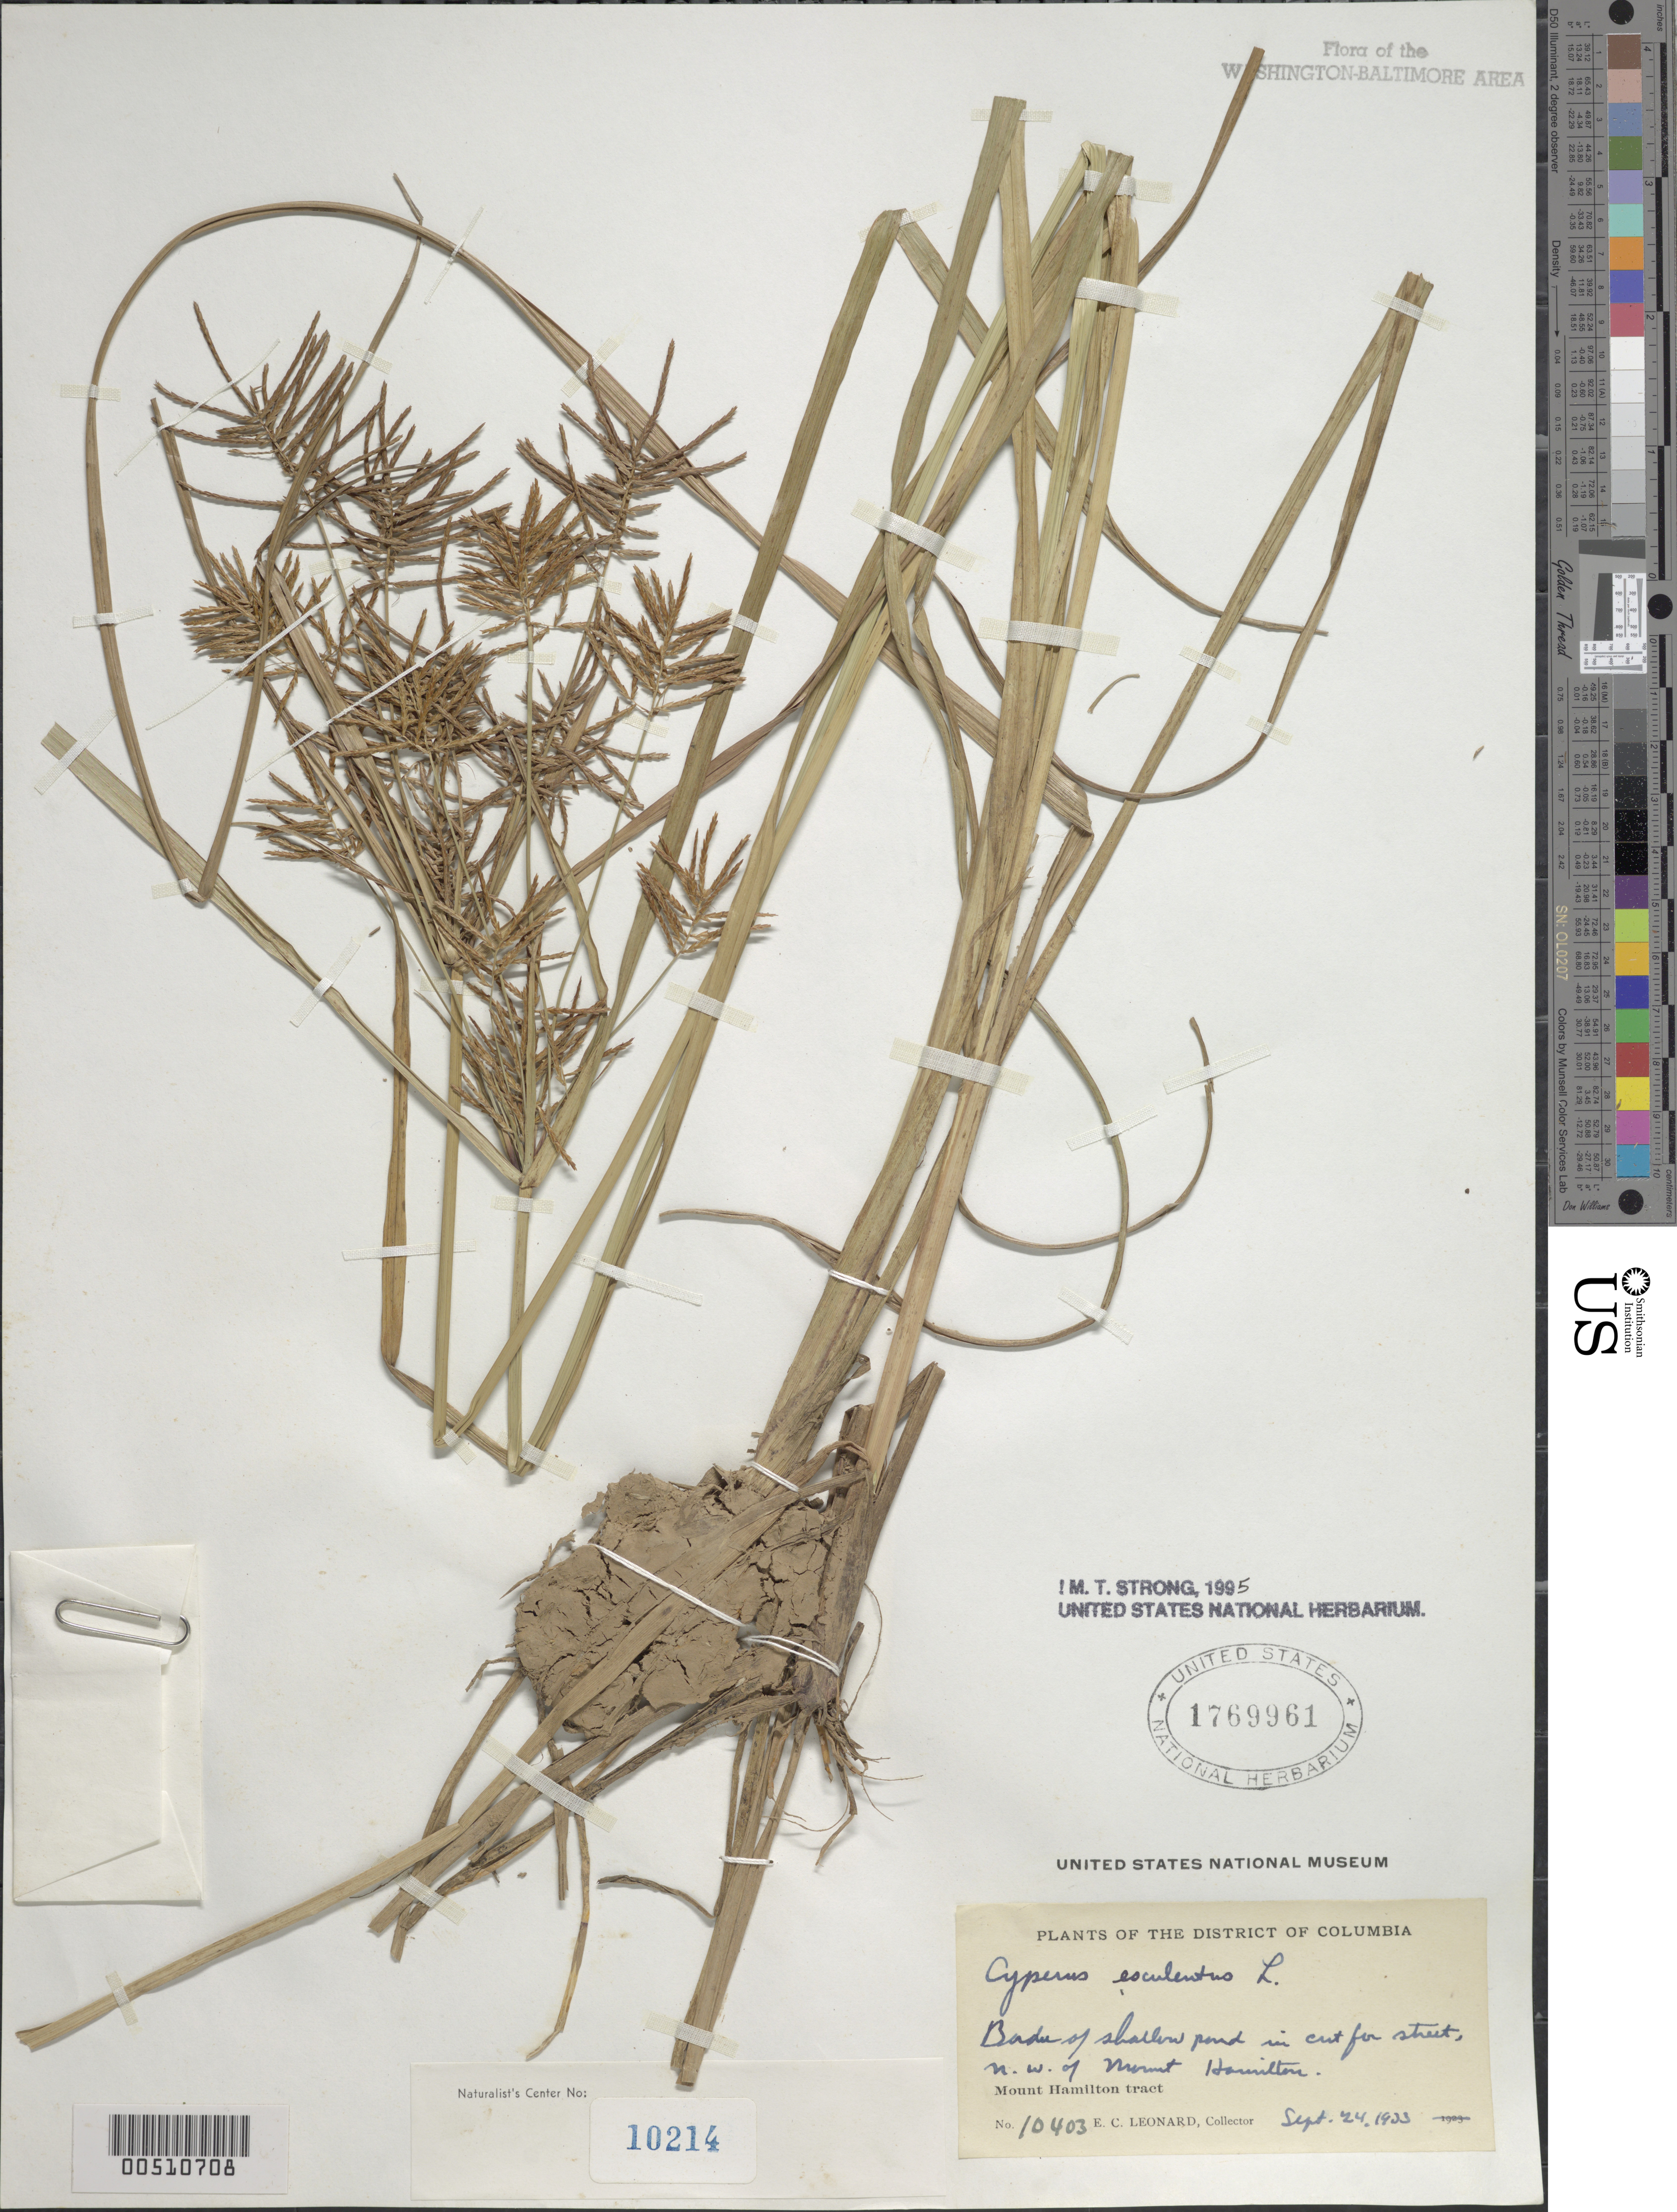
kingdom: Plantae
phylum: Tracheophyta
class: Liliopsida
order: Poales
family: Cyperaceae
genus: Cyperus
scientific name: Cyperus esculentus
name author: L.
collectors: E. C. Leonard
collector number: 10403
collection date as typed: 24 Sep 1933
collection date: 1933-09-24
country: United States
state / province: District of Columbia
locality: NW of Mount Hamilton [National Arboretum]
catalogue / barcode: US 1769961